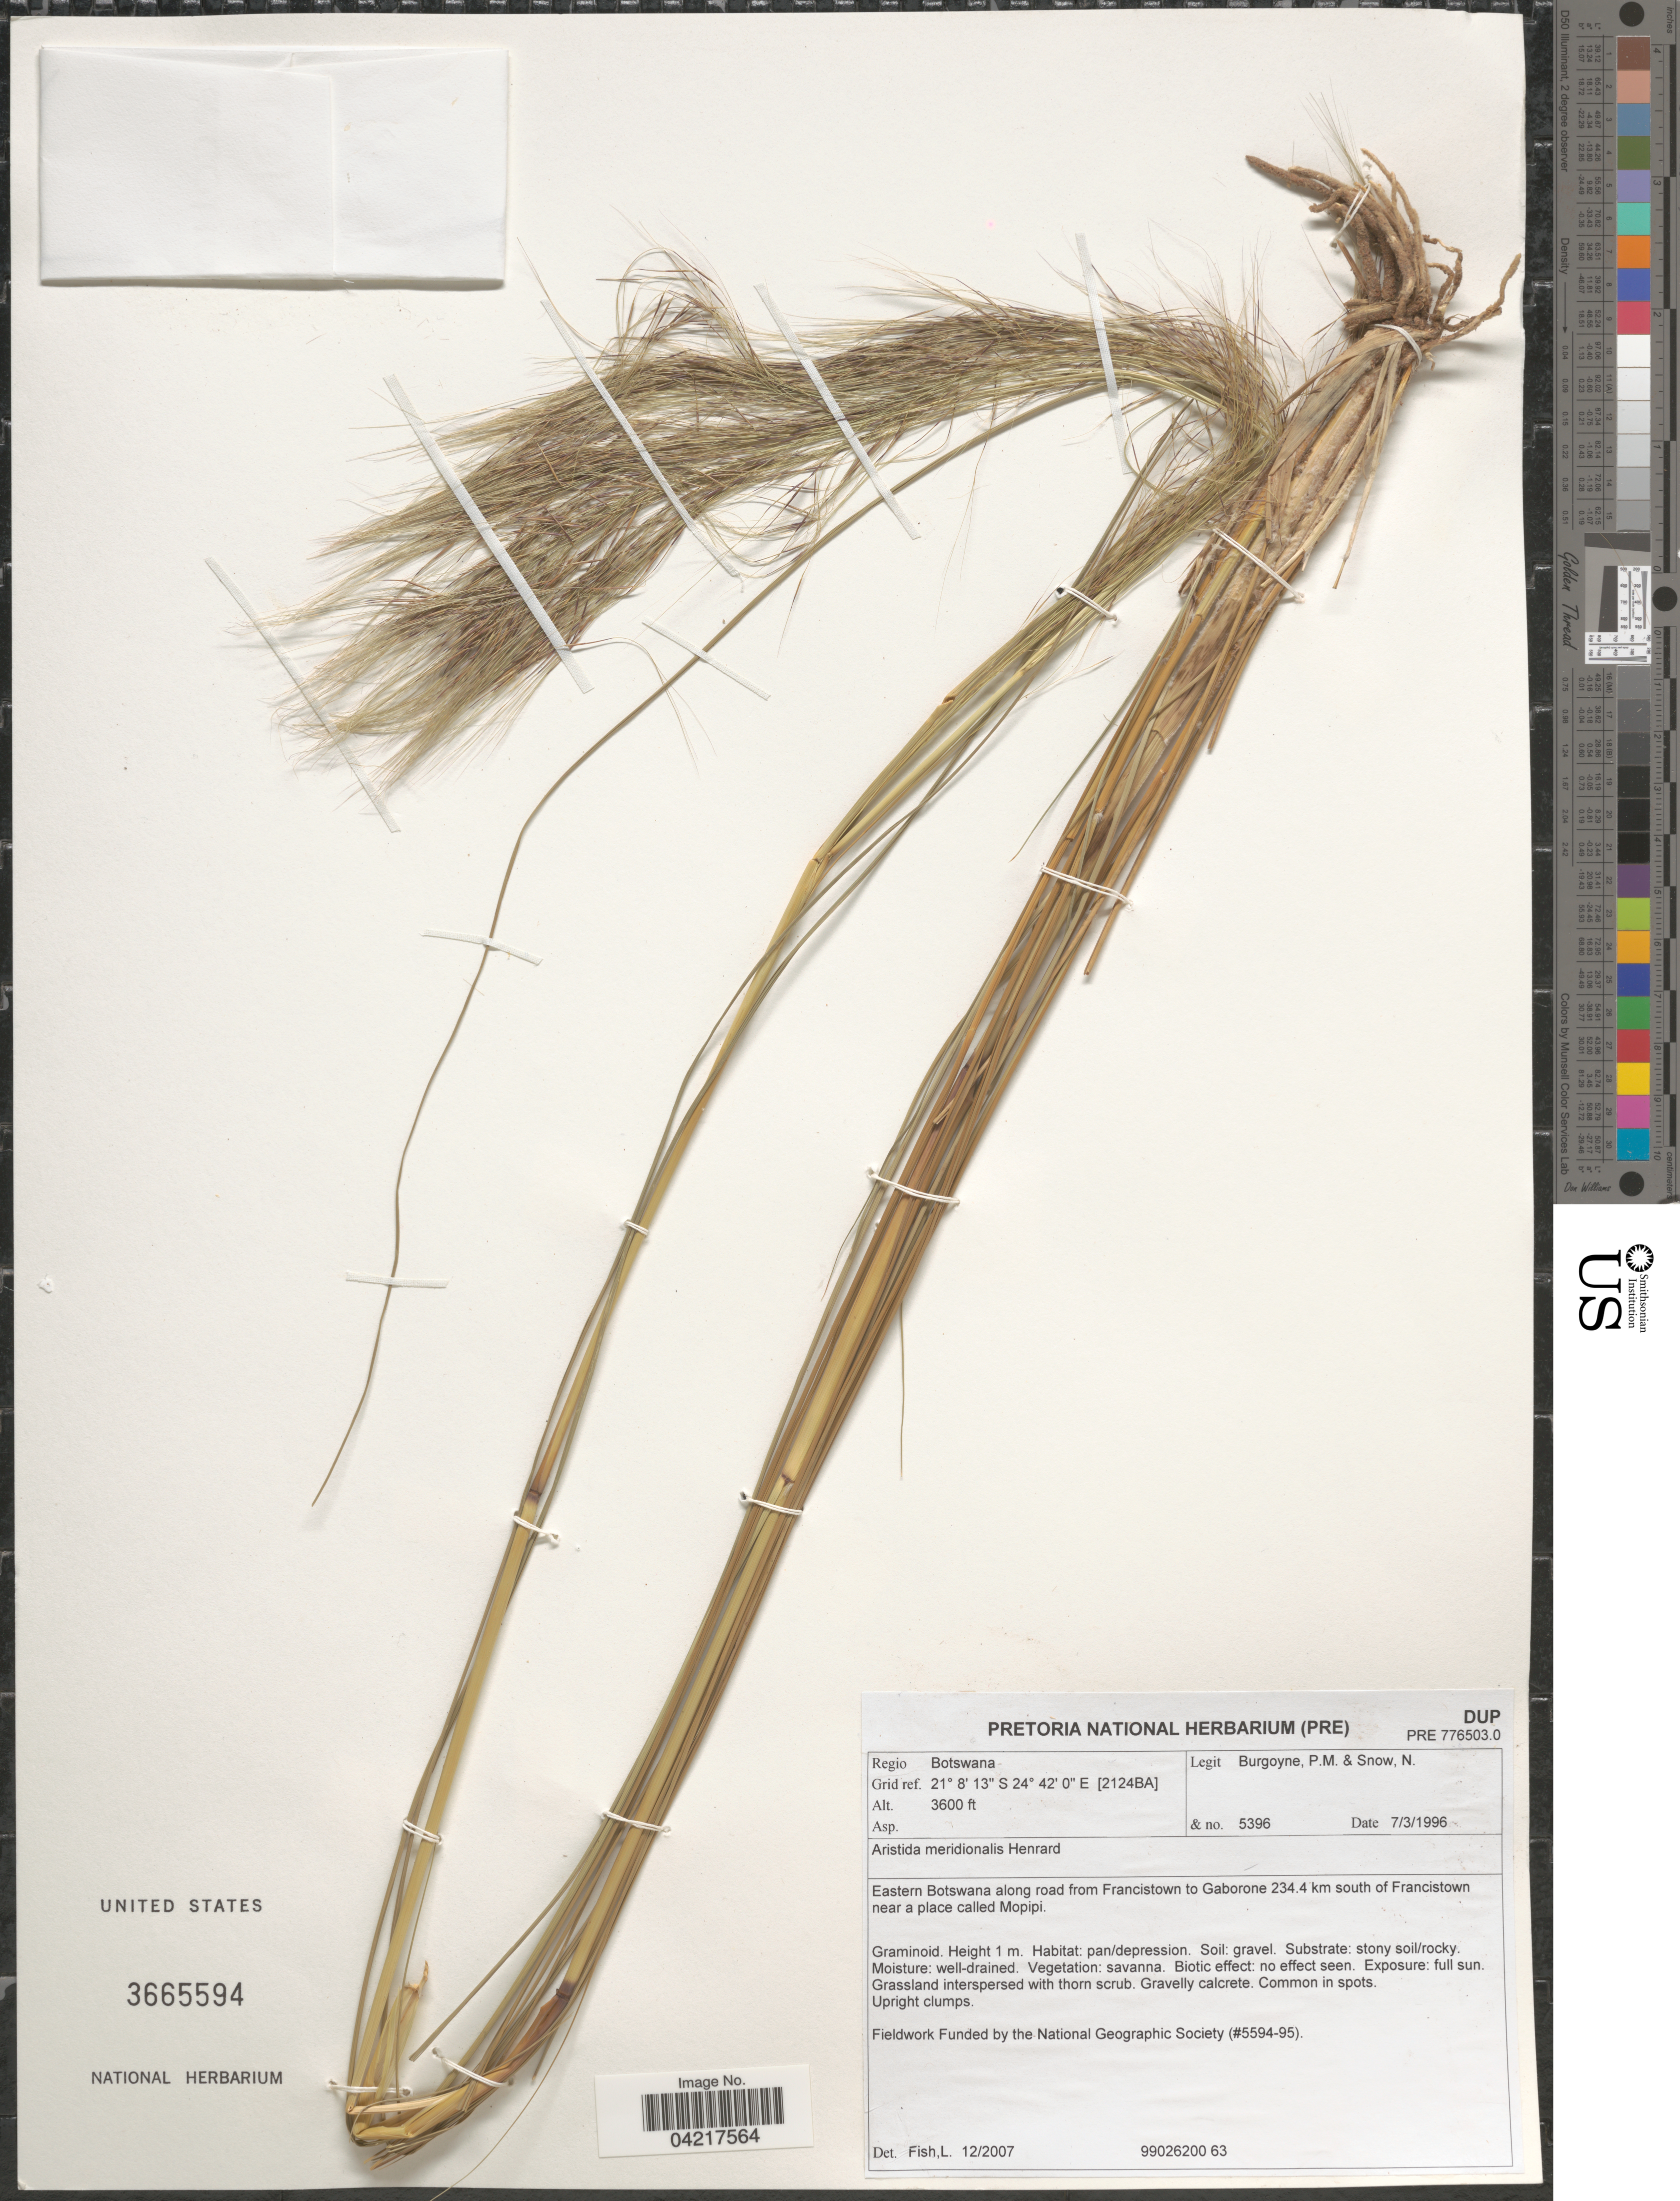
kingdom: Plantae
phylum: Tracheophyta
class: Liliopsida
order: Poales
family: Poaceae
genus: Aristida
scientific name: Aristida meridionalis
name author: Henr.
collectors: P. M. Burgoyne & N. Snow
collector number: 5396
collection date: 1996-03-07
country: Botswana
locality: Regio Botswana. [2124BA]. Eastern Botswana along road from Francistown to Gaborone 234.4 km south of Francistown near a place called Mopipi.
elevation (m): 1097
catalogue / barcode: US 3665594